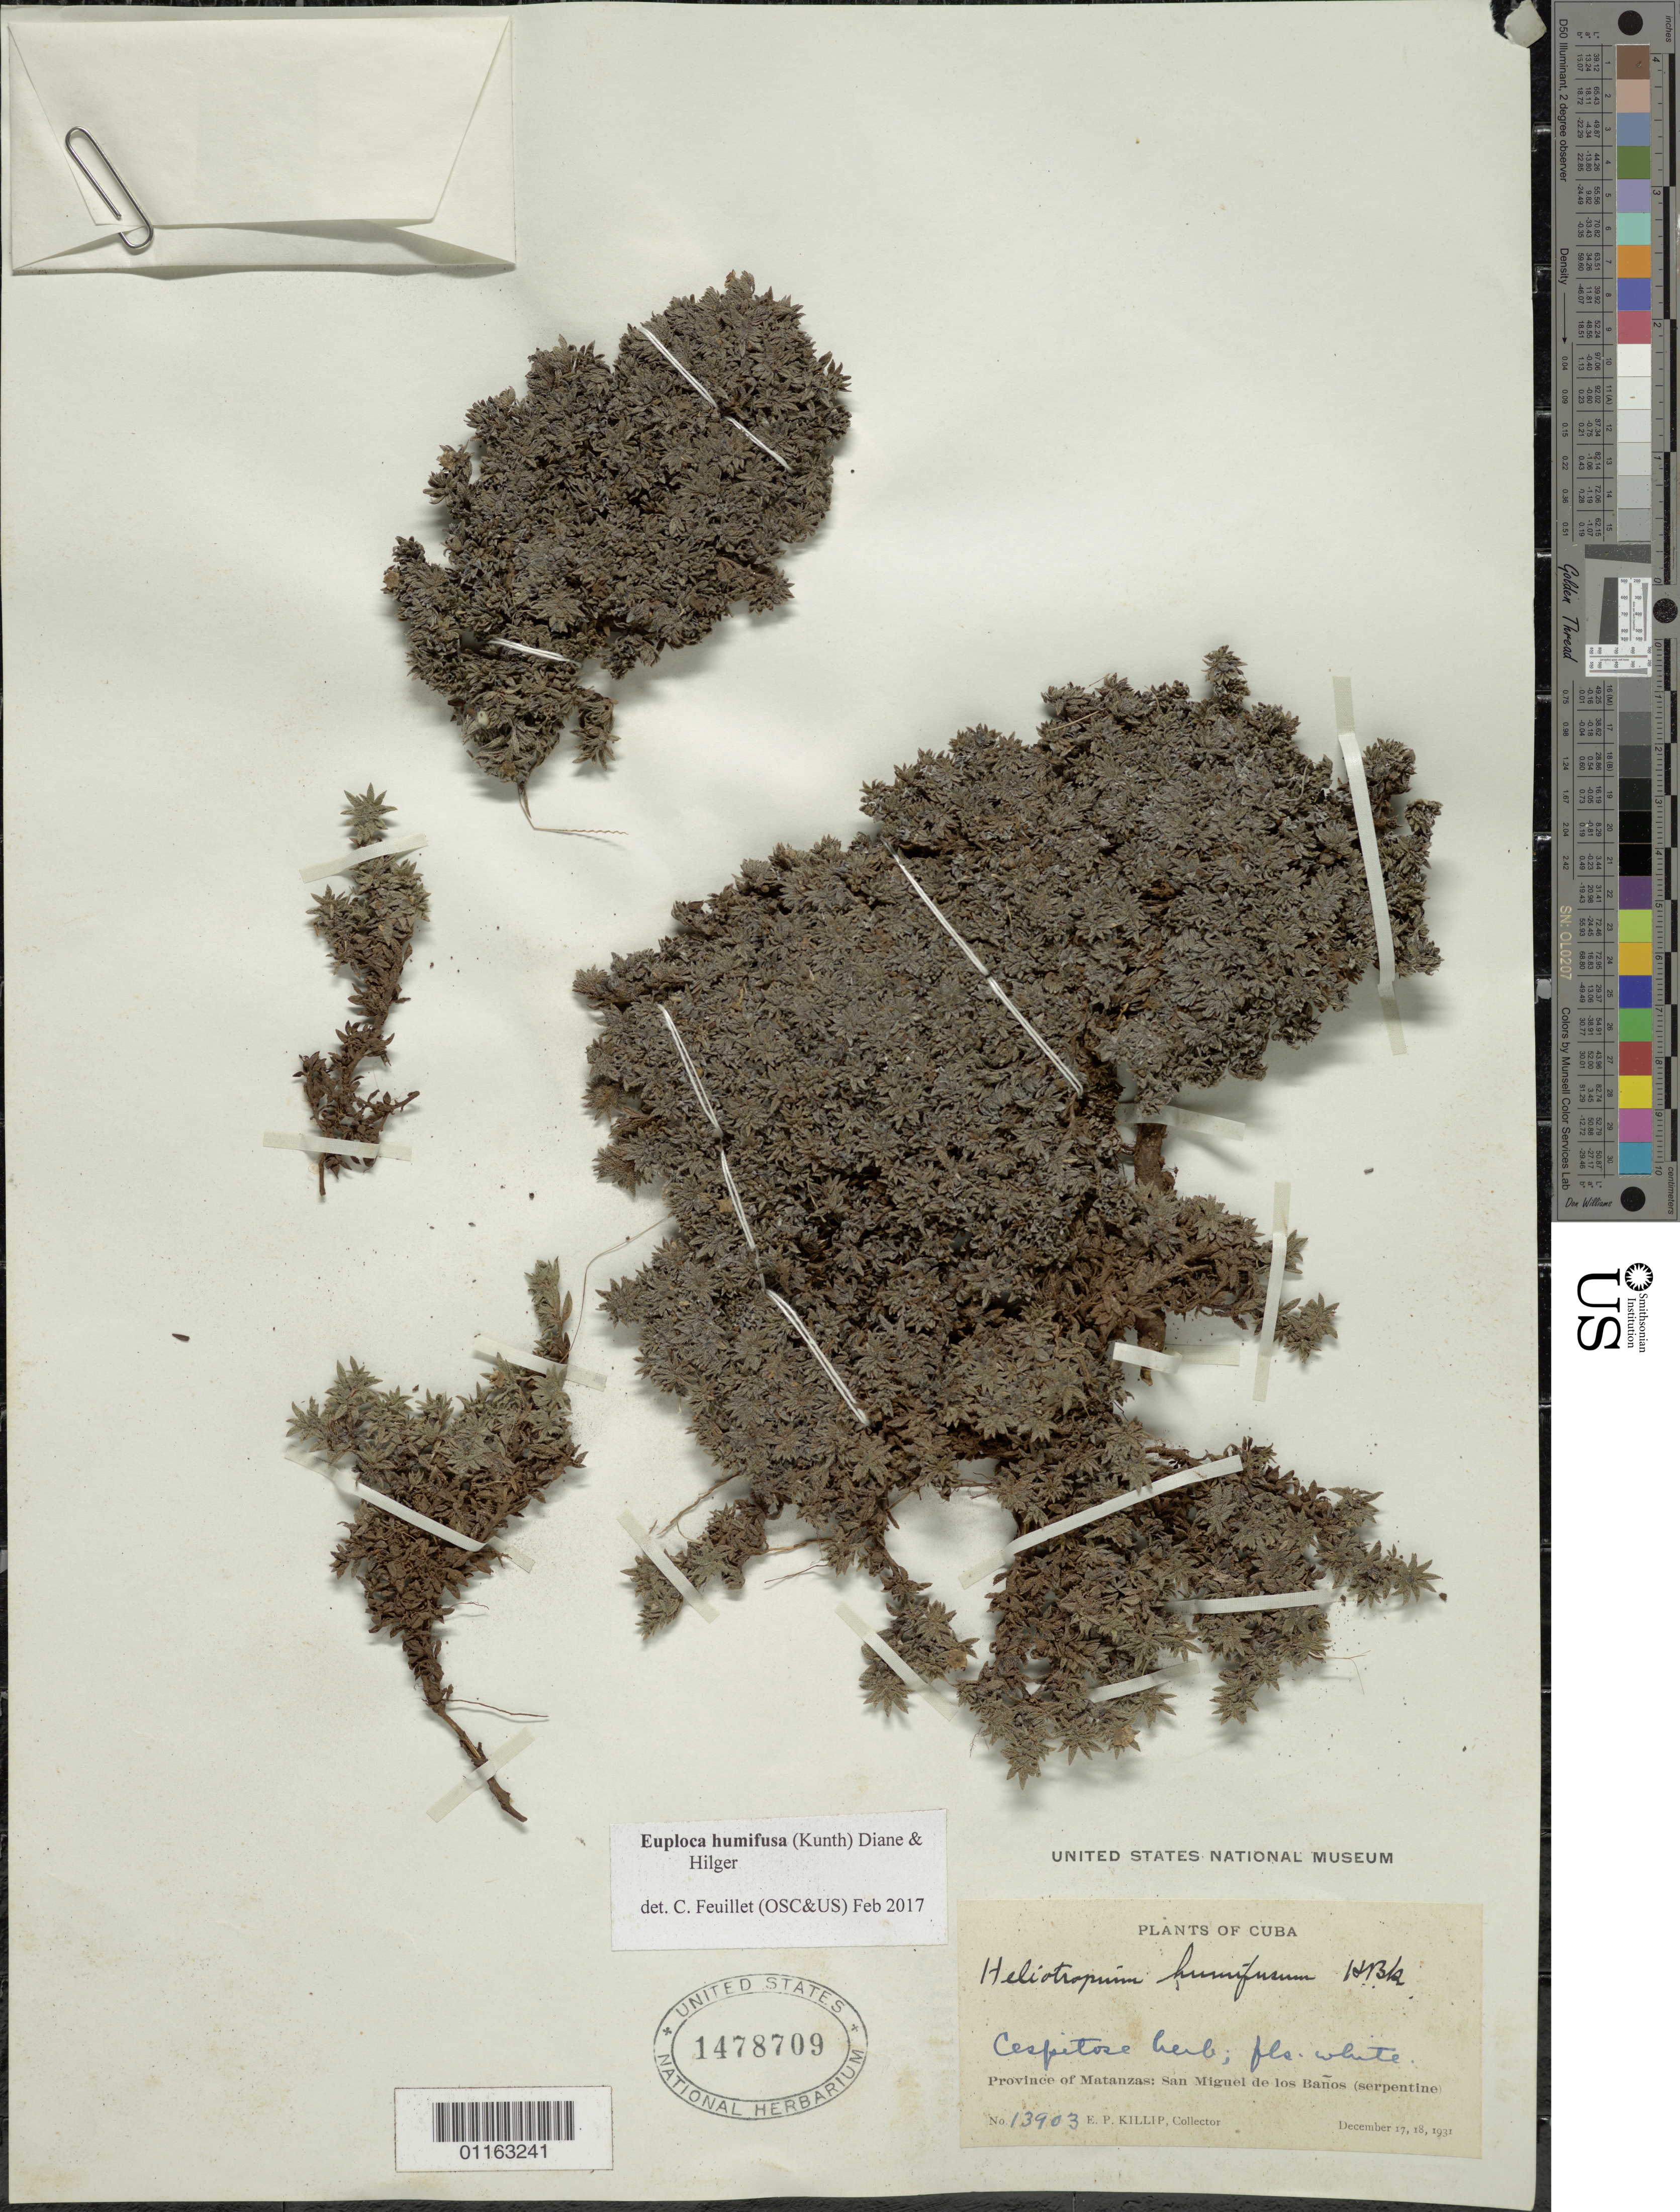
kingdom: Plantae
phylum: Tracheophyta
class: Magnoliopsida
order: Boraginales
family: Heliotropiaceae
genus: Euploca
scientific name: Euploca humifusa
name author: (Kunth) Diane & Hilger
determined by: Feuillet, C.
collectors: E. P. Killip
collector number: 13903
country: Cuba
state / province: Matanzas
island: Cuba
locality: san Miguel de los Banos (serpentine)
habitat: Serpentine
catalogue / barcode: US 1478709